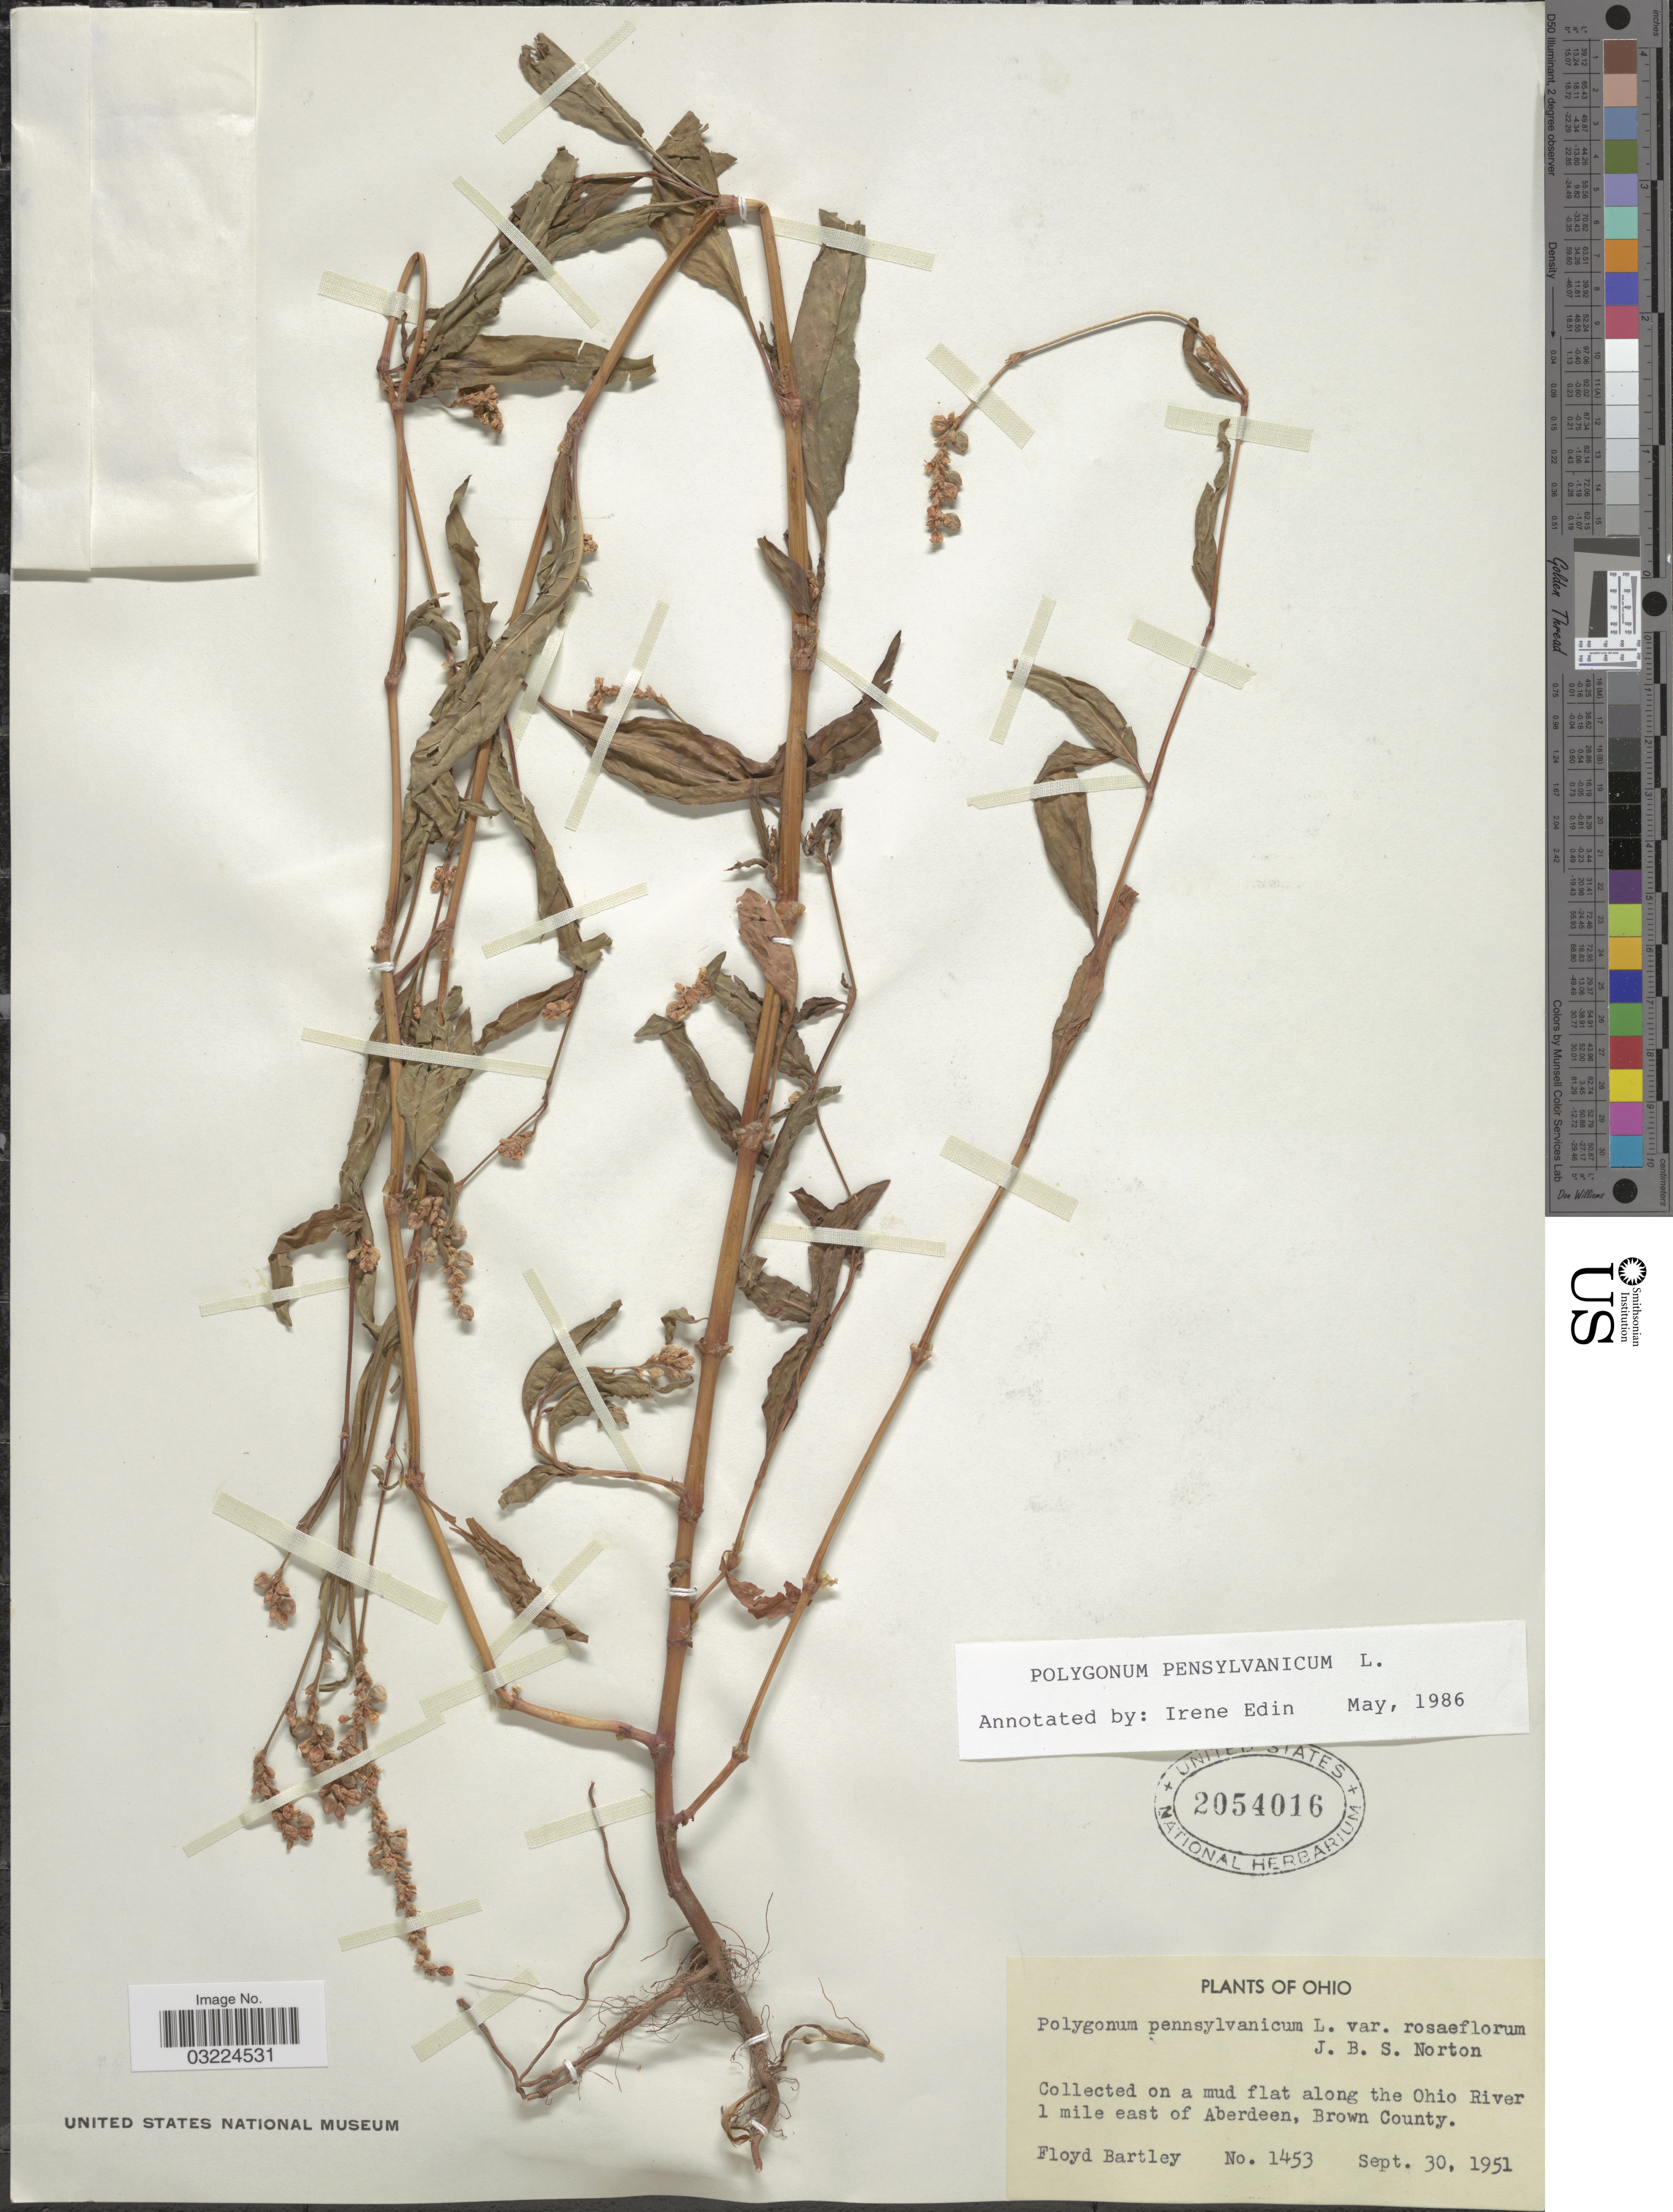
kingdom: Plantae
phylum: Tracheophyta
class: Magnoliopsida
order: Caryophyllales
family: Polygonaceae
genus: Persicaria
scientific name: Persicaria pensylvanica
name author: (L.) M. Gómez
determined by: Atha, D. E.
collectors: F. Bartley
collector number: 1453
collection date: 1951-09-30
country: United States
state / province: Ohio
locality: On a mud flat along the Ohio River 1 mile east of Aberdeen, Brown County.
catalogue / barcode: US 2054016